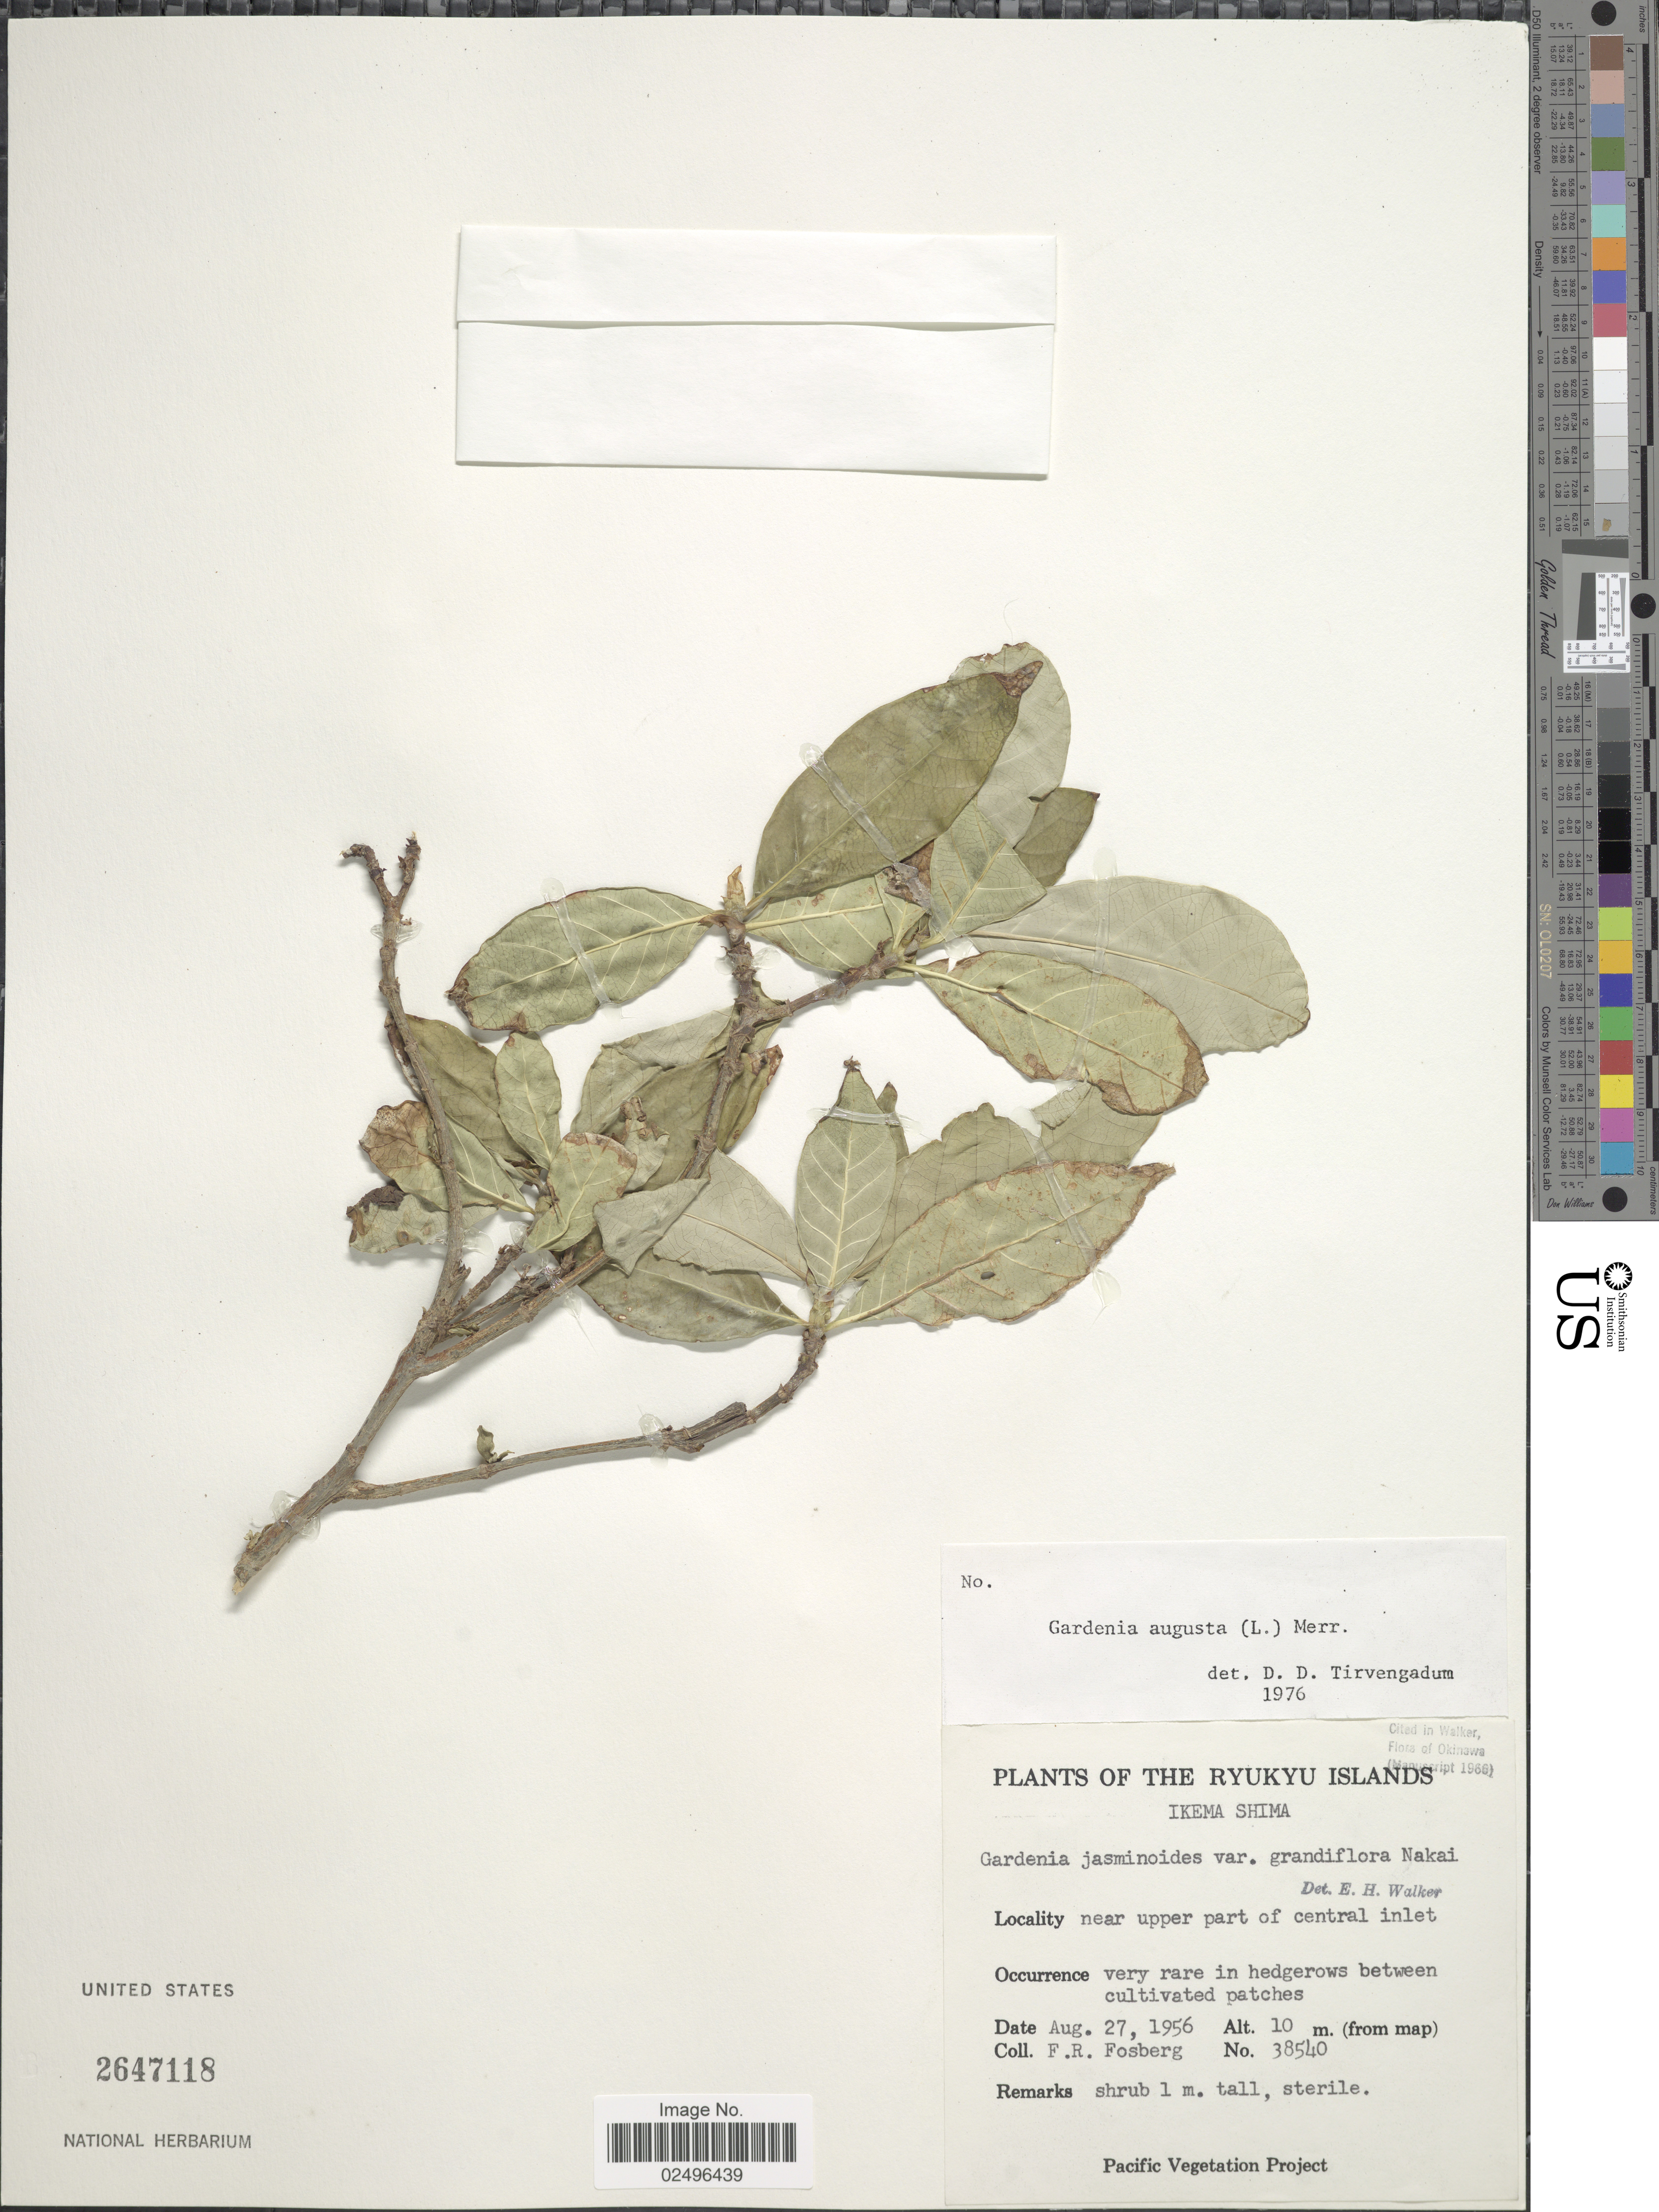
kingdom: Plantae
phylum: Tracheophyta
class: Magnoliopsida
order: Gentianales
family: Rubiaceae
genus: Gardenia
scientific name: Gardenia augusta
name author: (L.) Merr.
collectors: F. R. Fosberg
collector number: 38540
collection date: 1956-08-27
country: Japan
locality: Ryukyu Islands, Ikema Shima, near upper part of central inlet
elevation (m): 10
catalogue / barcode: US 2647118